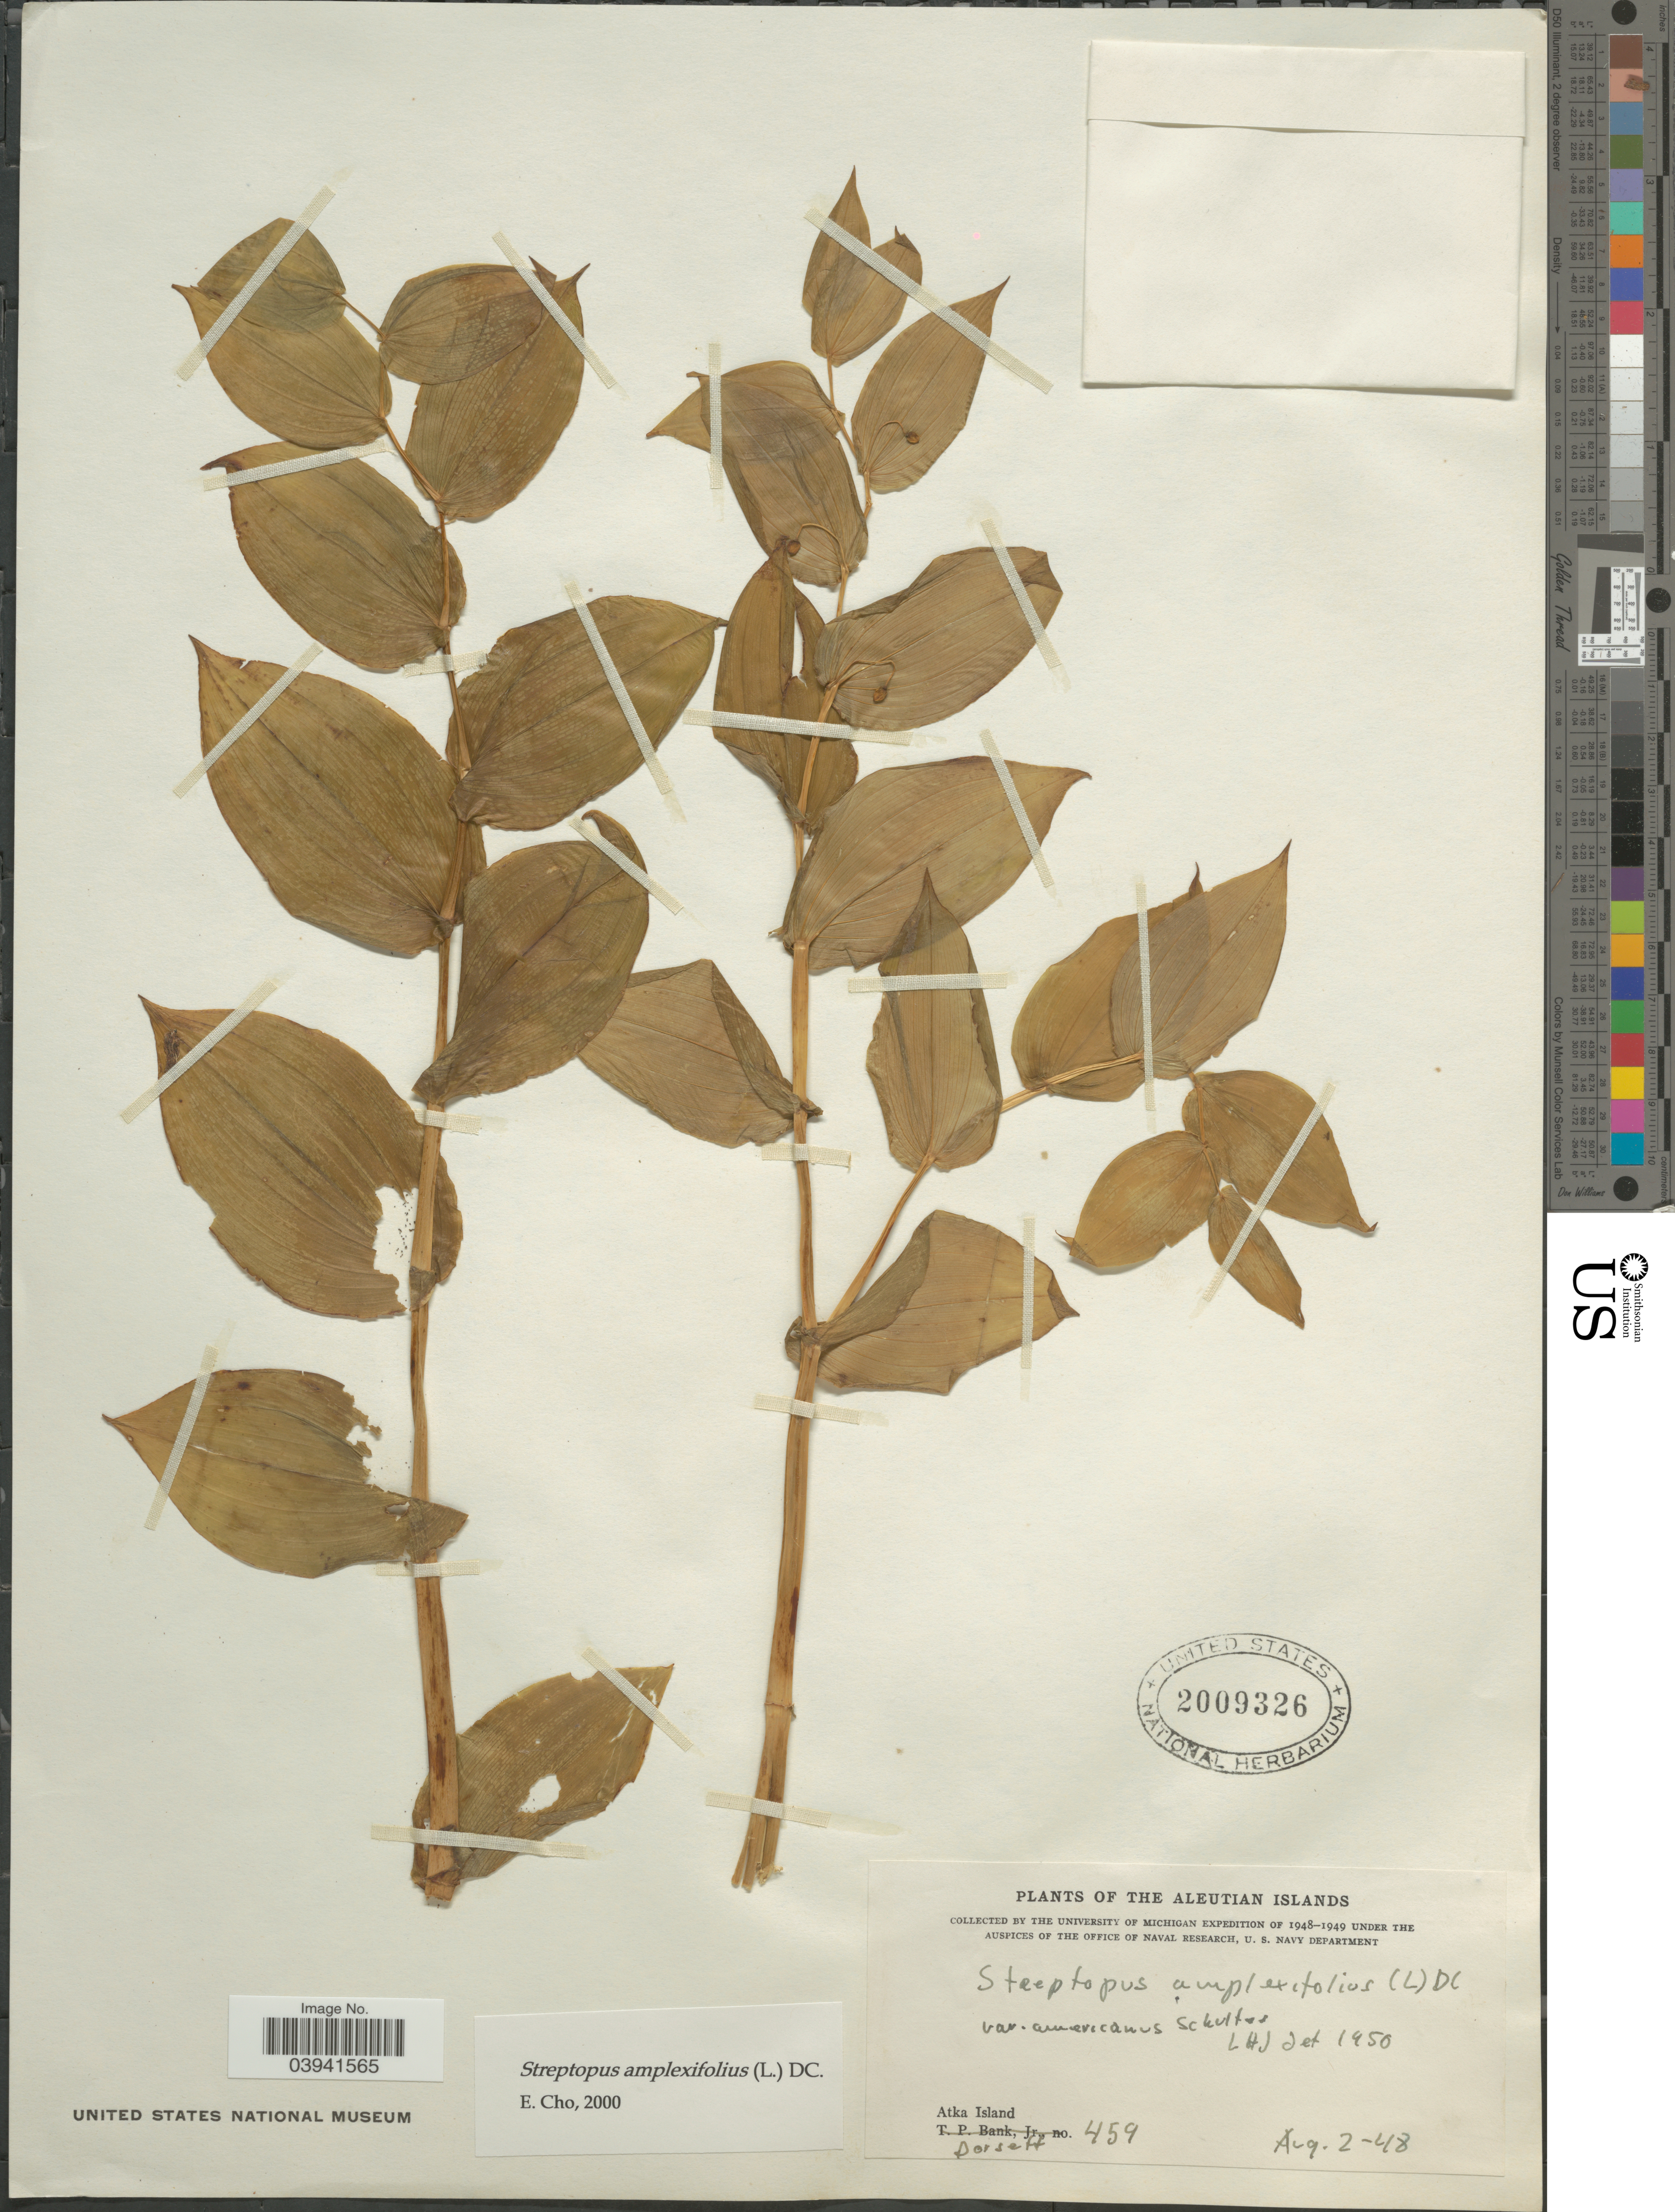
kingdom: Plantae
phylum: Tracheophyta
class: Liliopsida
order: Liliales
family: Liliaceae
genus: Streptopus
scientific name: Streptopus amplexifolius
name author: (L.) DC.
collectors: -- Dorsett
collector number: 459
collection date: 1948-08-02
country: United States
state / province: Alaska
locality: The Aleutian Islands. Atka Island.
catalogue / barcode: US 2009326